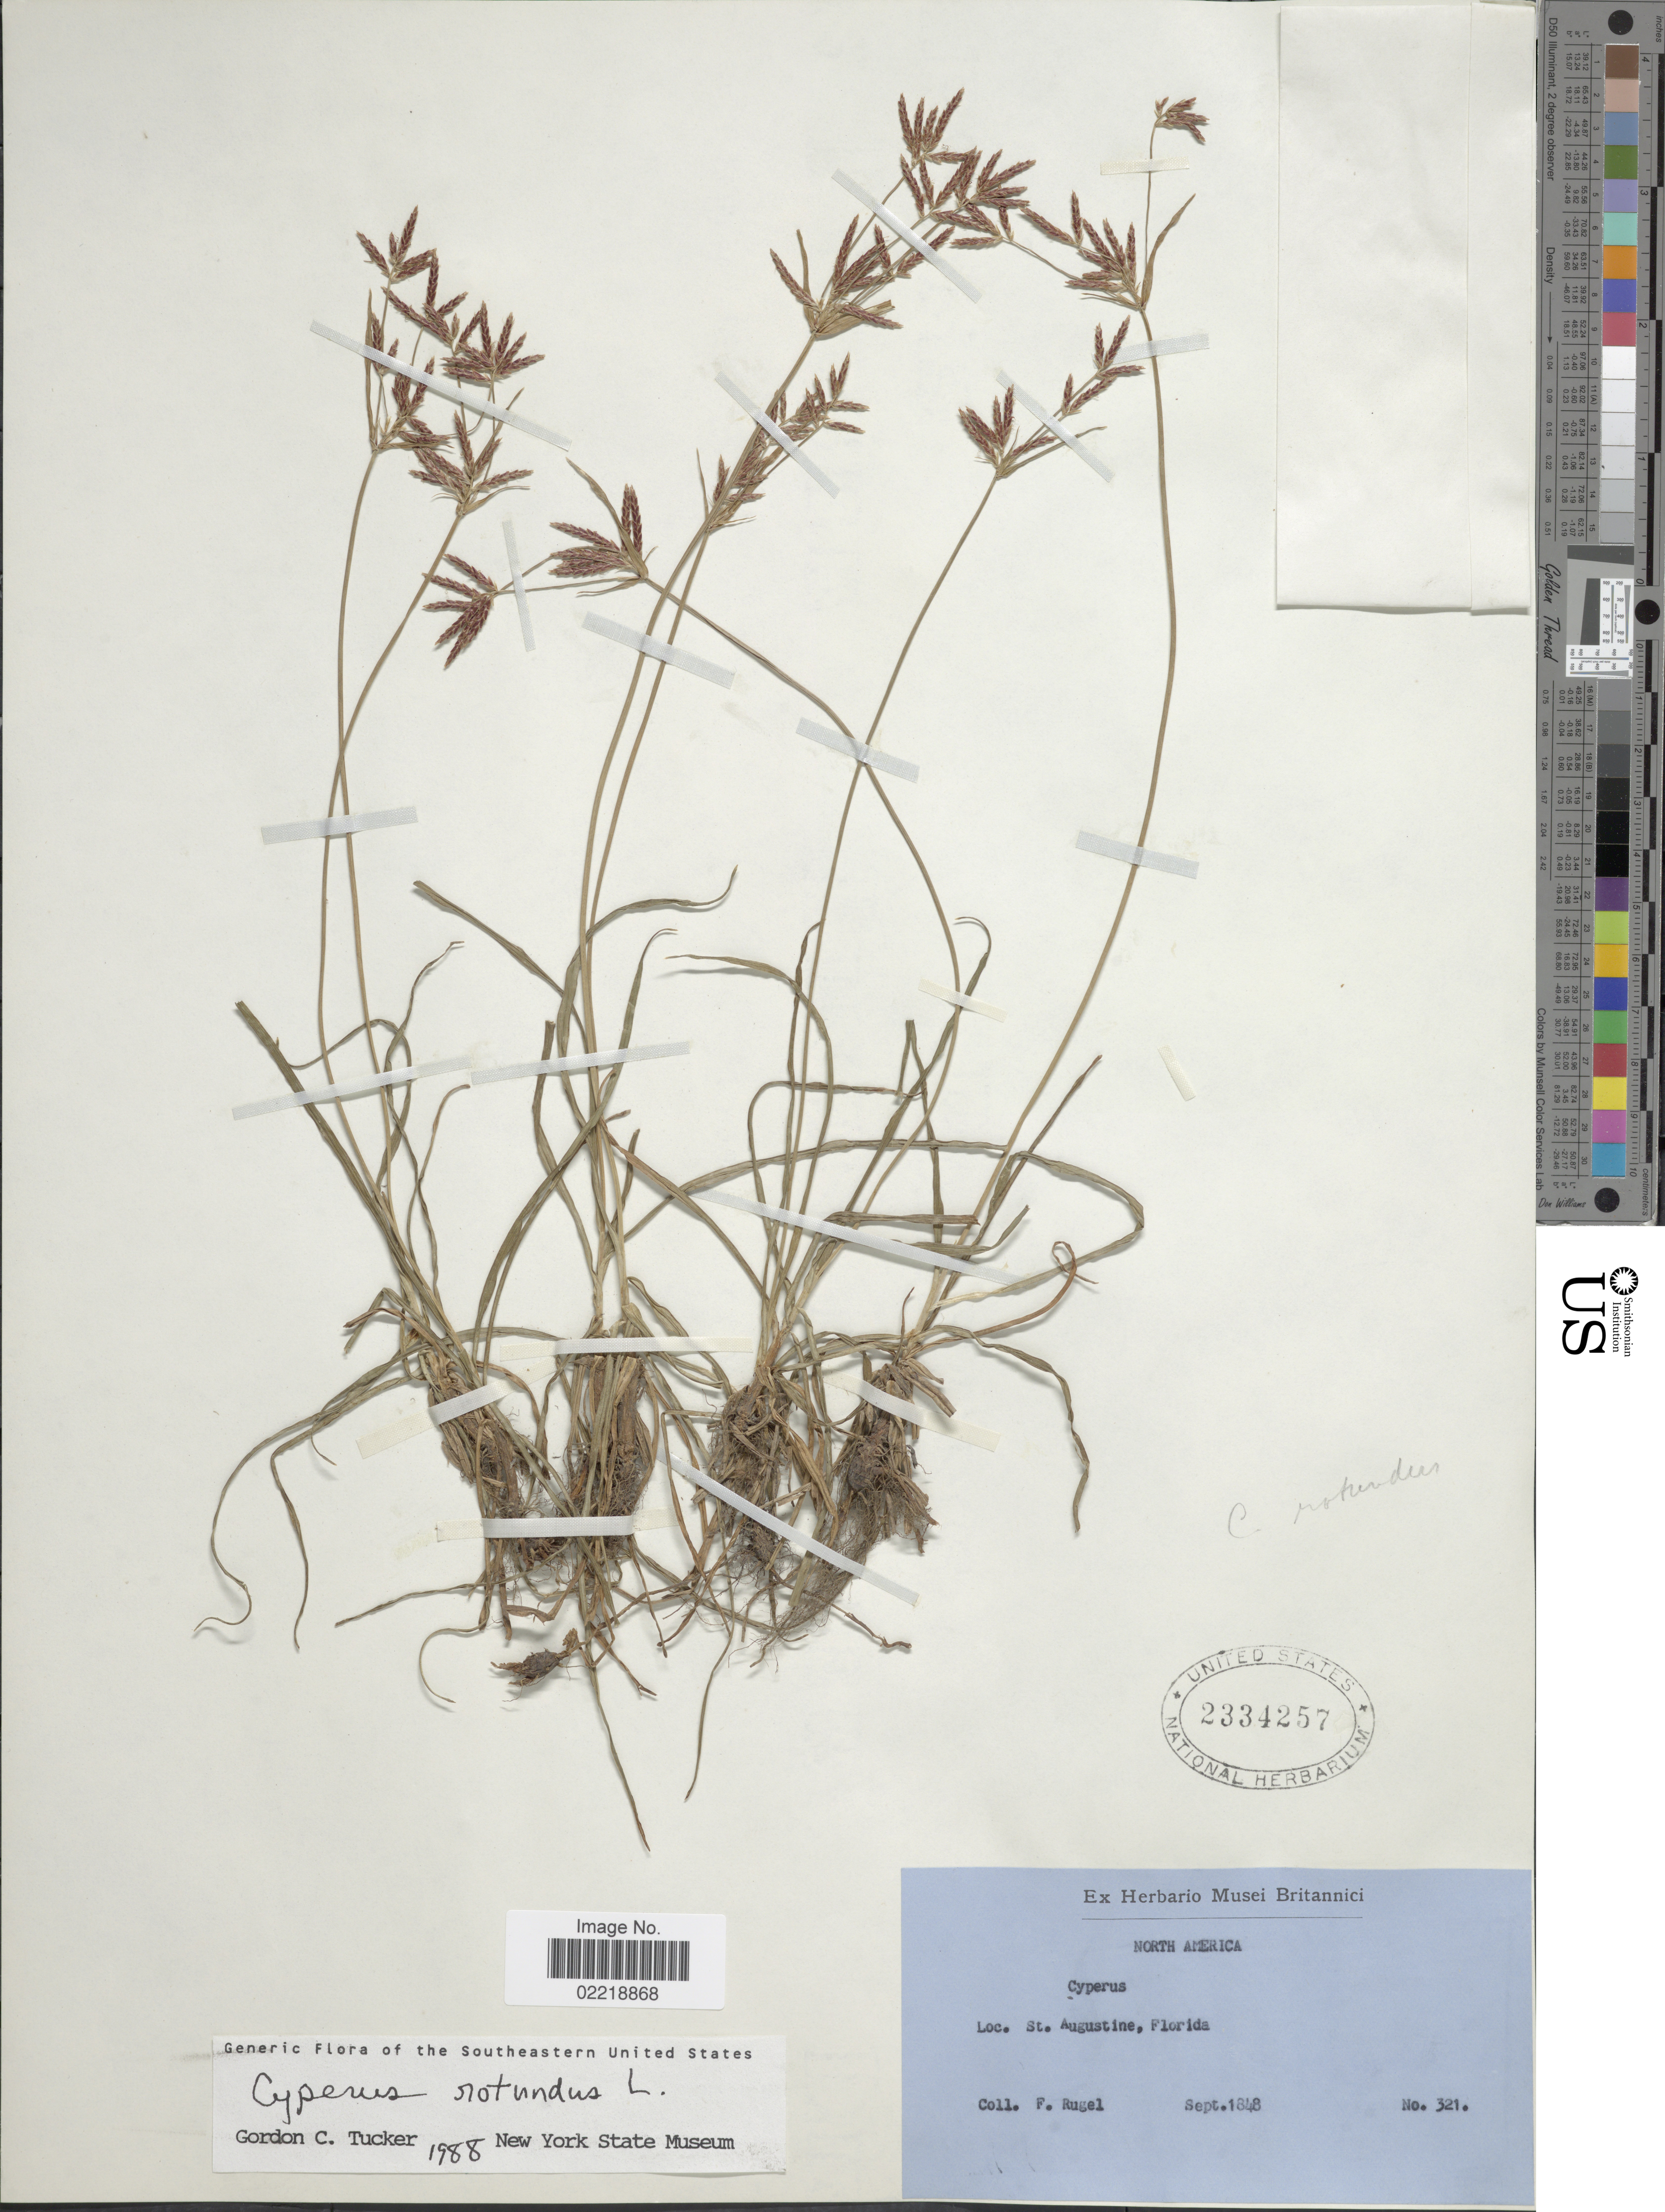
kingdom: Plantae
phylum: Tracheophyta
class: Liliopsida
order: Poales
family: Cyperaceae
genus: Cyperus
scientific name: Cyperus rotundus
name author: L.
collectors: F. Rugel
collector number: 321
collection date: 1848-09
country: United States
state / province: Florida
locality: St Augistine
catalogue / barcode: US 2334257